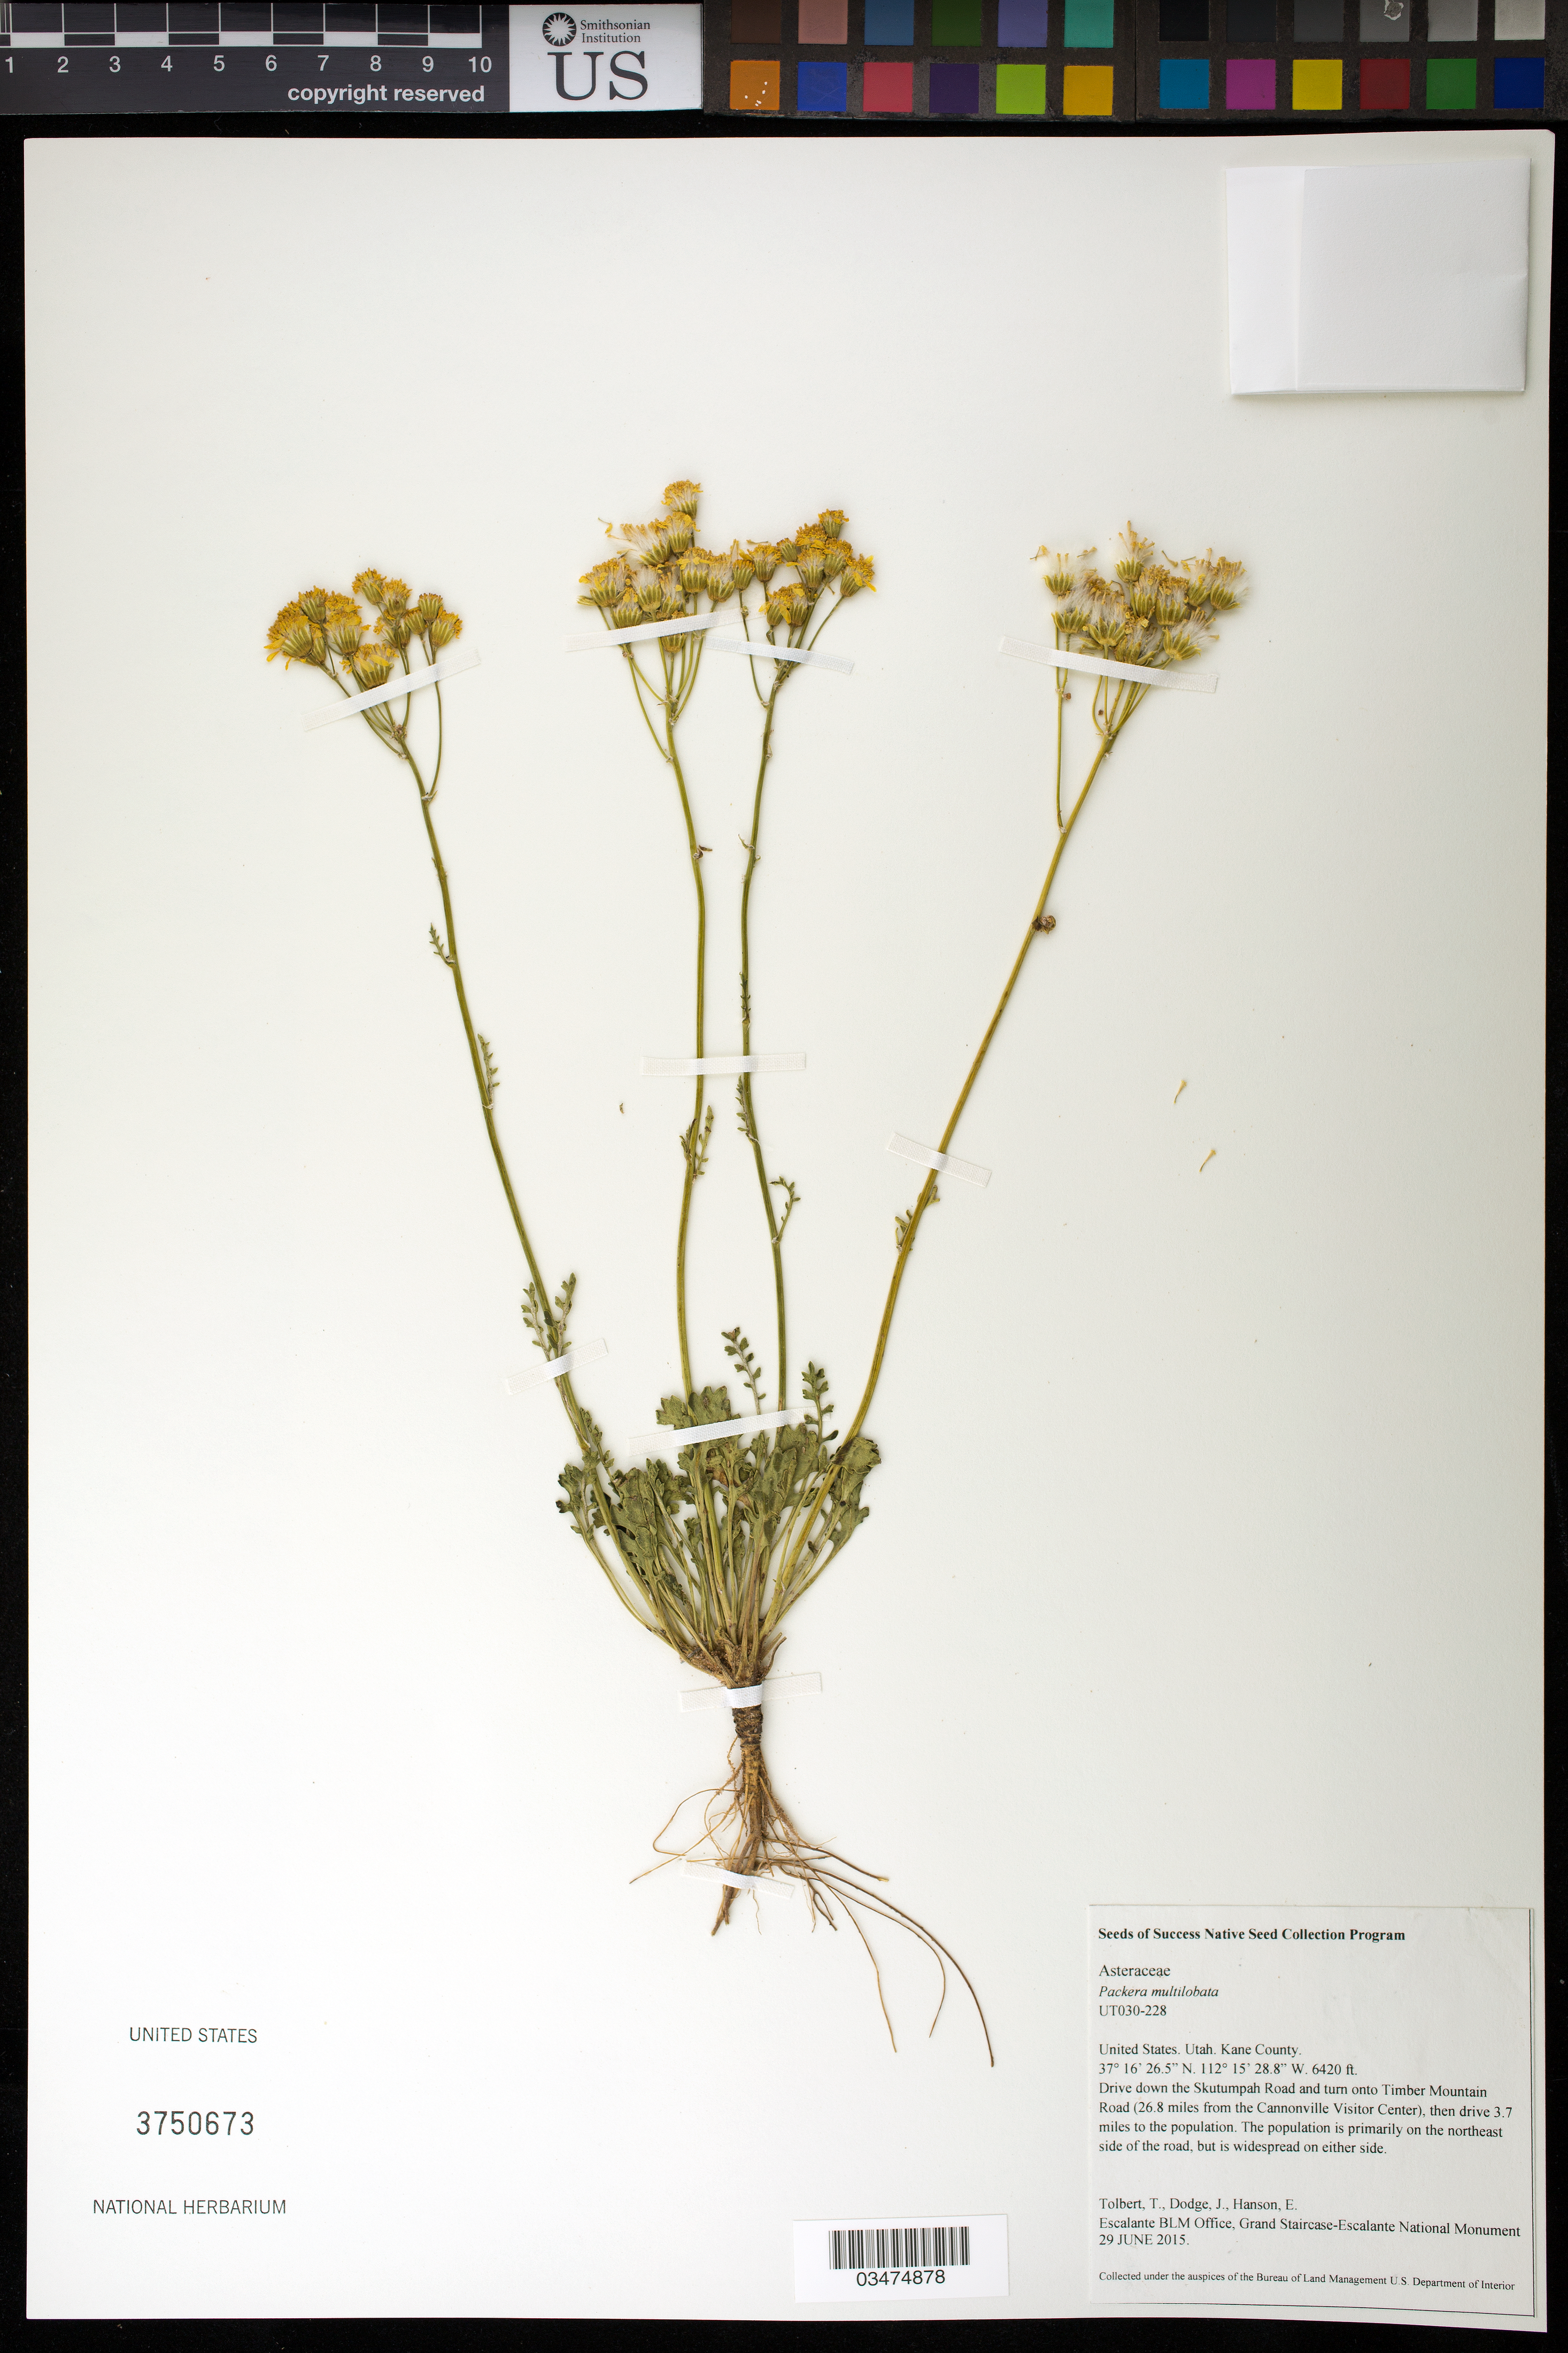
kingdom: Plantae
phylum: Tracheophyta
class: Magnoliopsida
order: Asterales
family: Asteraceae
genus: Packera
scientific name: Packera multilobata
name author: (Torr. & A. Gray) W.A. Weber & Á. Löve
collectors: T. Tolbert, J. Dodge & E. Hanson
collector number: UT030-228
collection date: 2015-06-29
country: United States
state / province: Utah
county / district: Kane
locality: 3.7 mi. NE side of Timber Mountain Road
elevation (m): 1957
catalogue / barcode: US 3750673